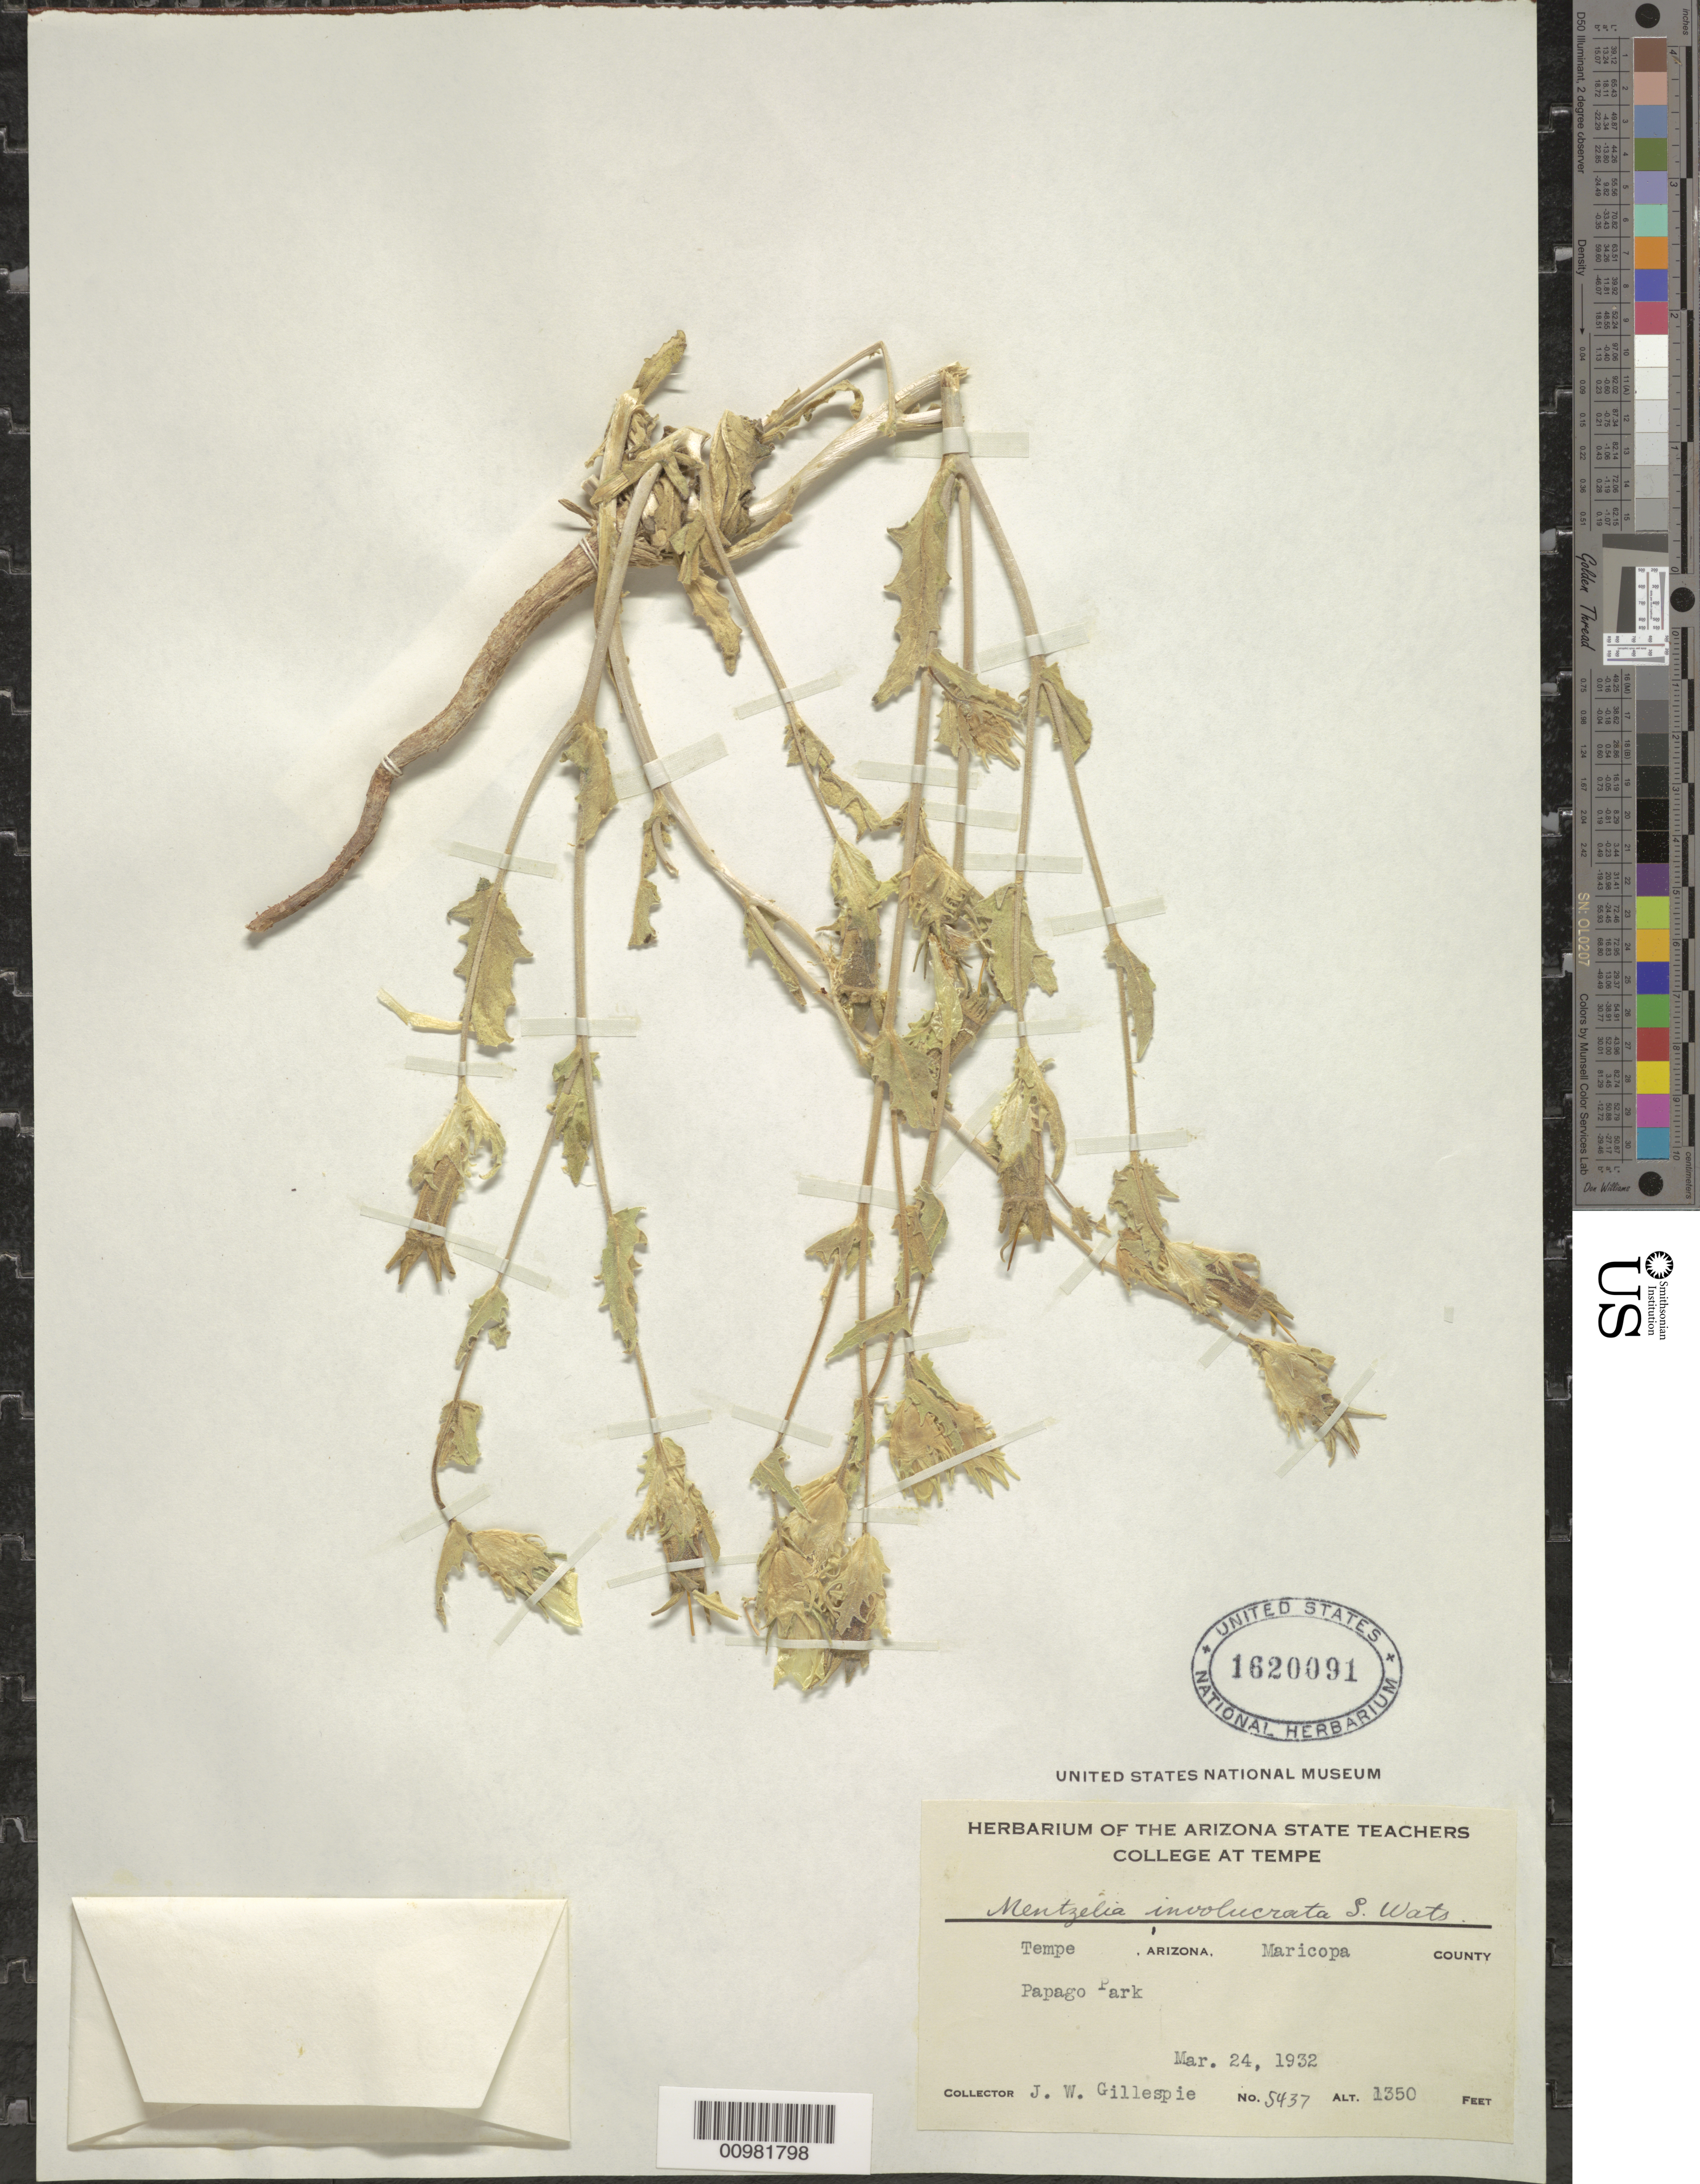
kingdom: Plantae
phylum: Tracheophyta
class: Magnoliopsida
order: Cornales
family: Loasaceae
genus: Mentzelia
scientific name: Mentzelia involucrata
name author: S. Watson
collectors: J. W. Gillespie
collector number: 5437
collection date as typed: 24 Mar 1932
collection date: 1932-03-24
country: United States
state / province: Arizona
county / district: Maricopa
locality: Tempe, Papago Park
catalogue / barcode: US 1620091